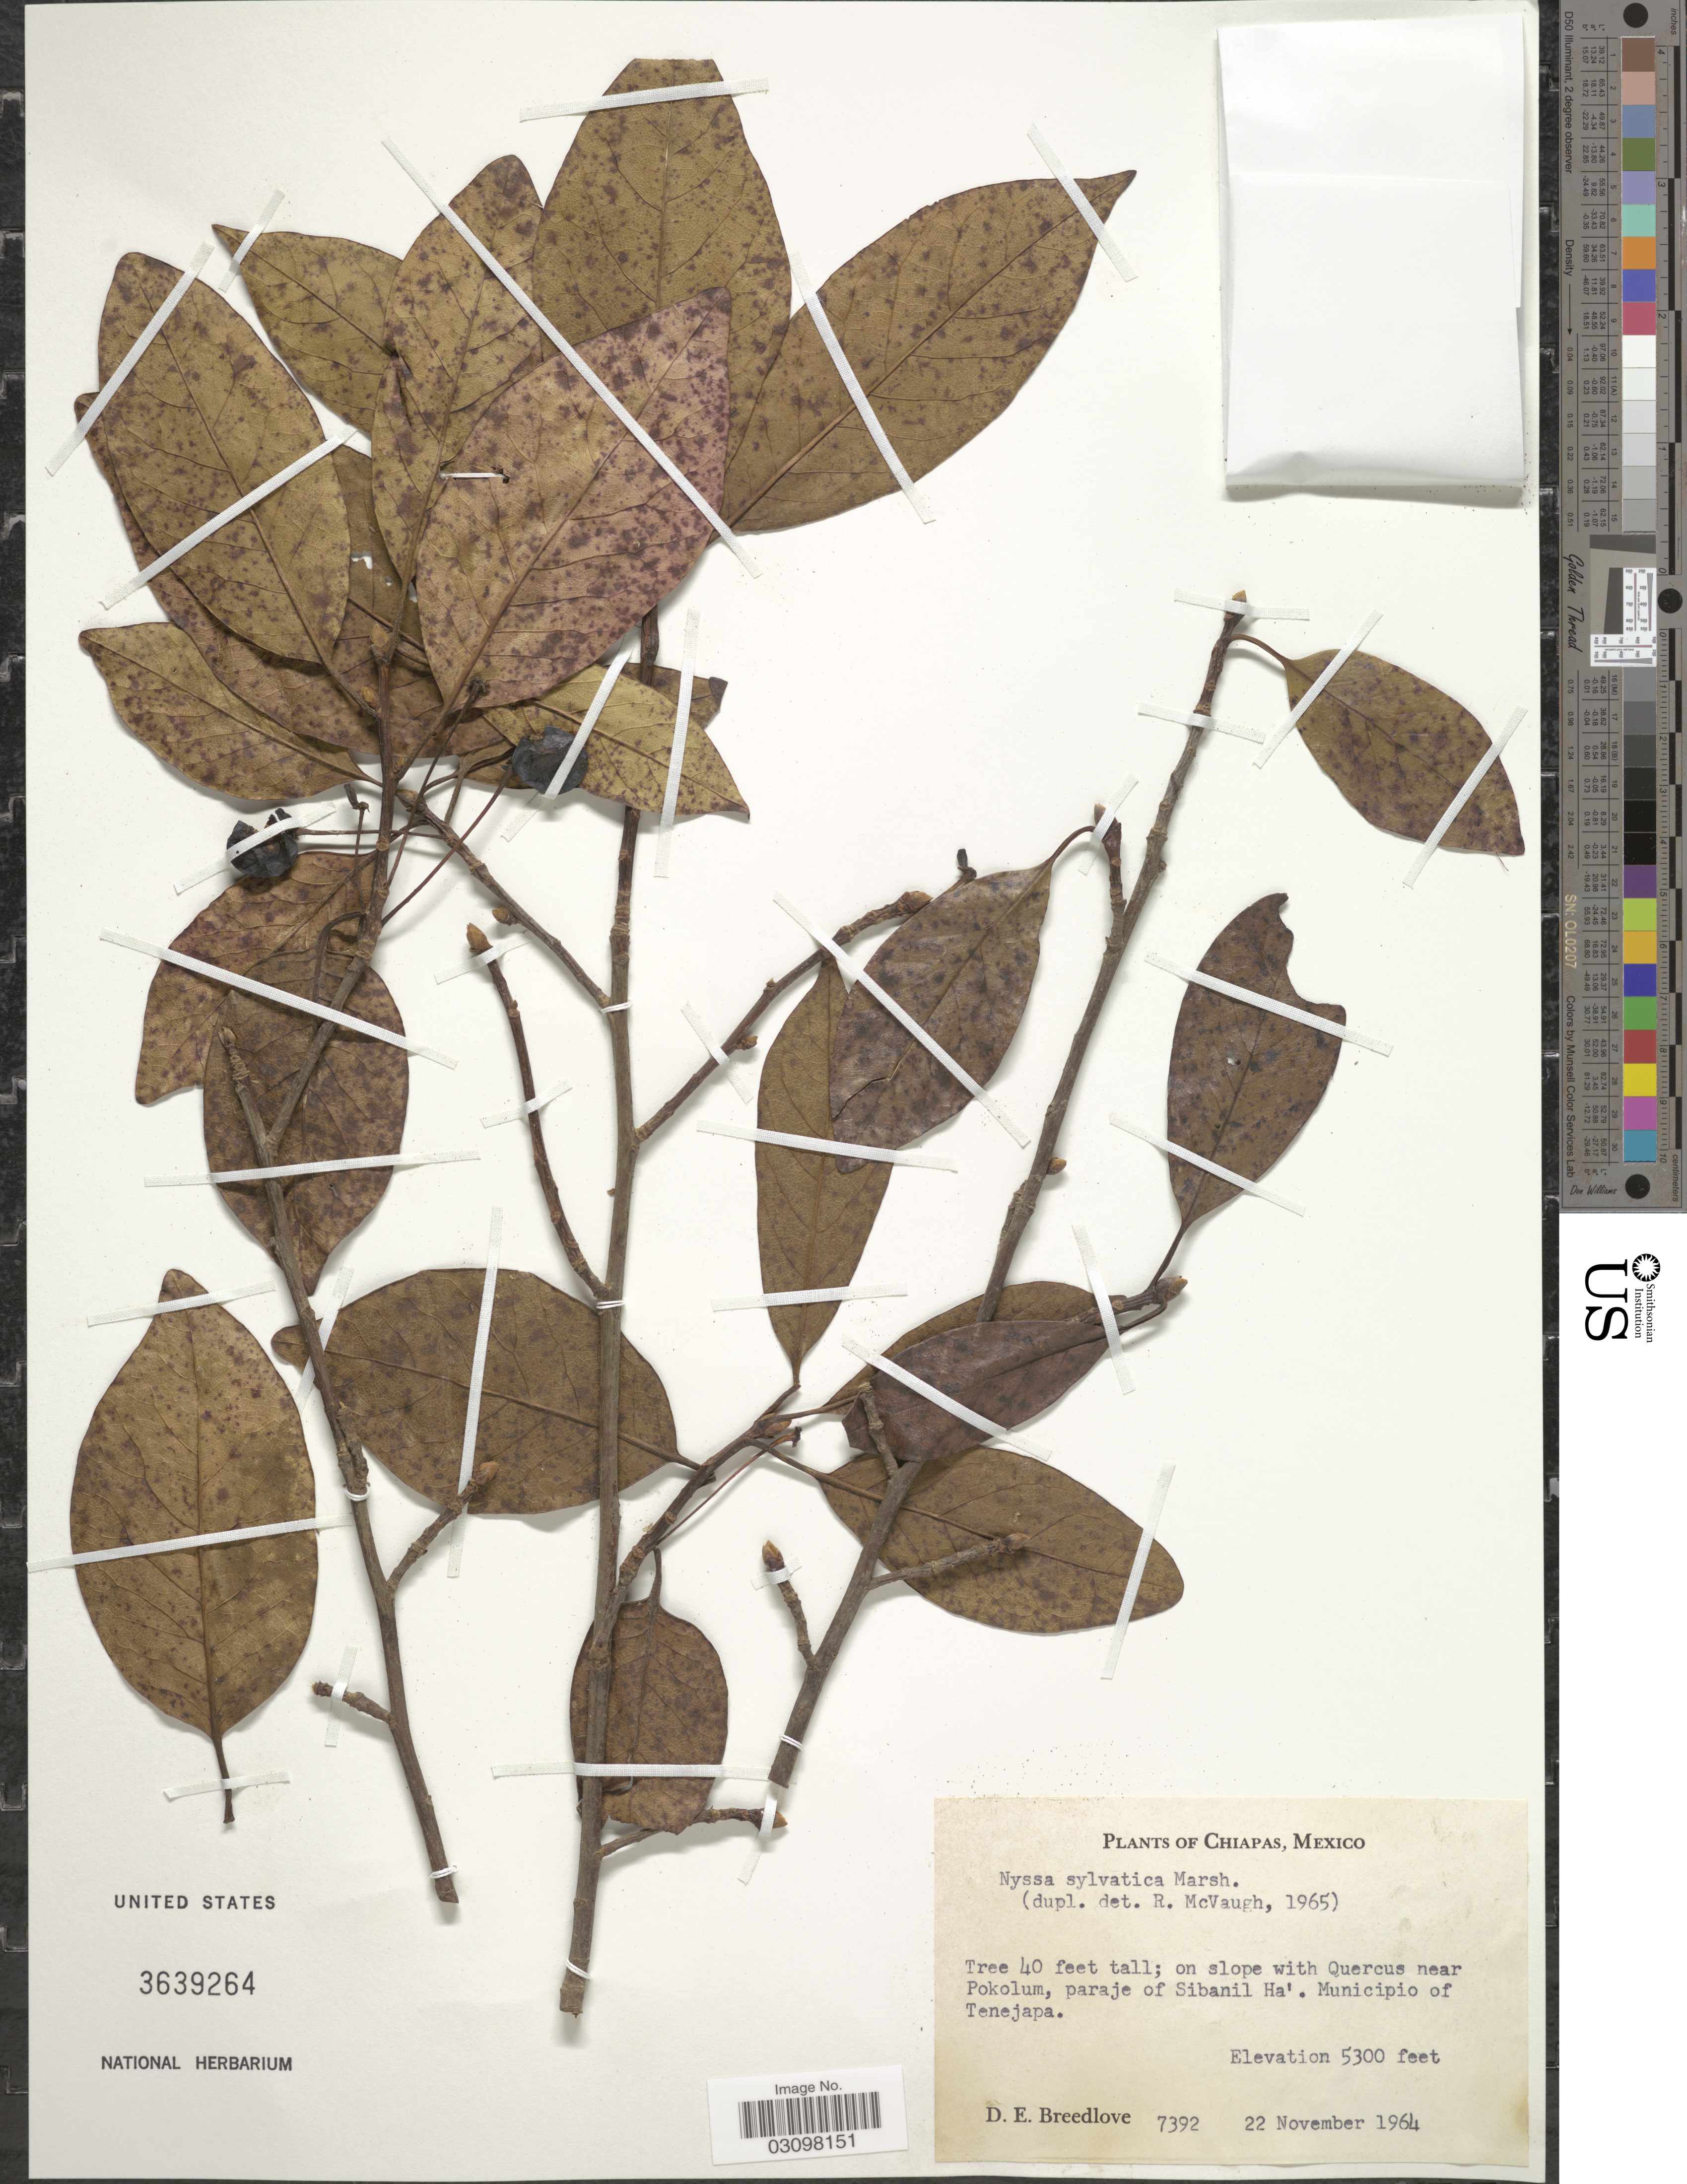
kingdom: Plantae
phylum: Tracheophyta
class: Magnoliopsida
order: Cornales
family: Nyssaceae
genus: Nyssa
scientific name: Nyssa sylvatica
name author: Marshall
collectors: D. E. Breedlove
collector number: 7392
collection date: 1964-11-22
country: Mexico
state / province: Chiapas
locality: Near Pokolum, paraje of Sibanil Ha'. Municipio of Tenejapa.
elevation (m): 1615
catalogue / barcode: US 3639264